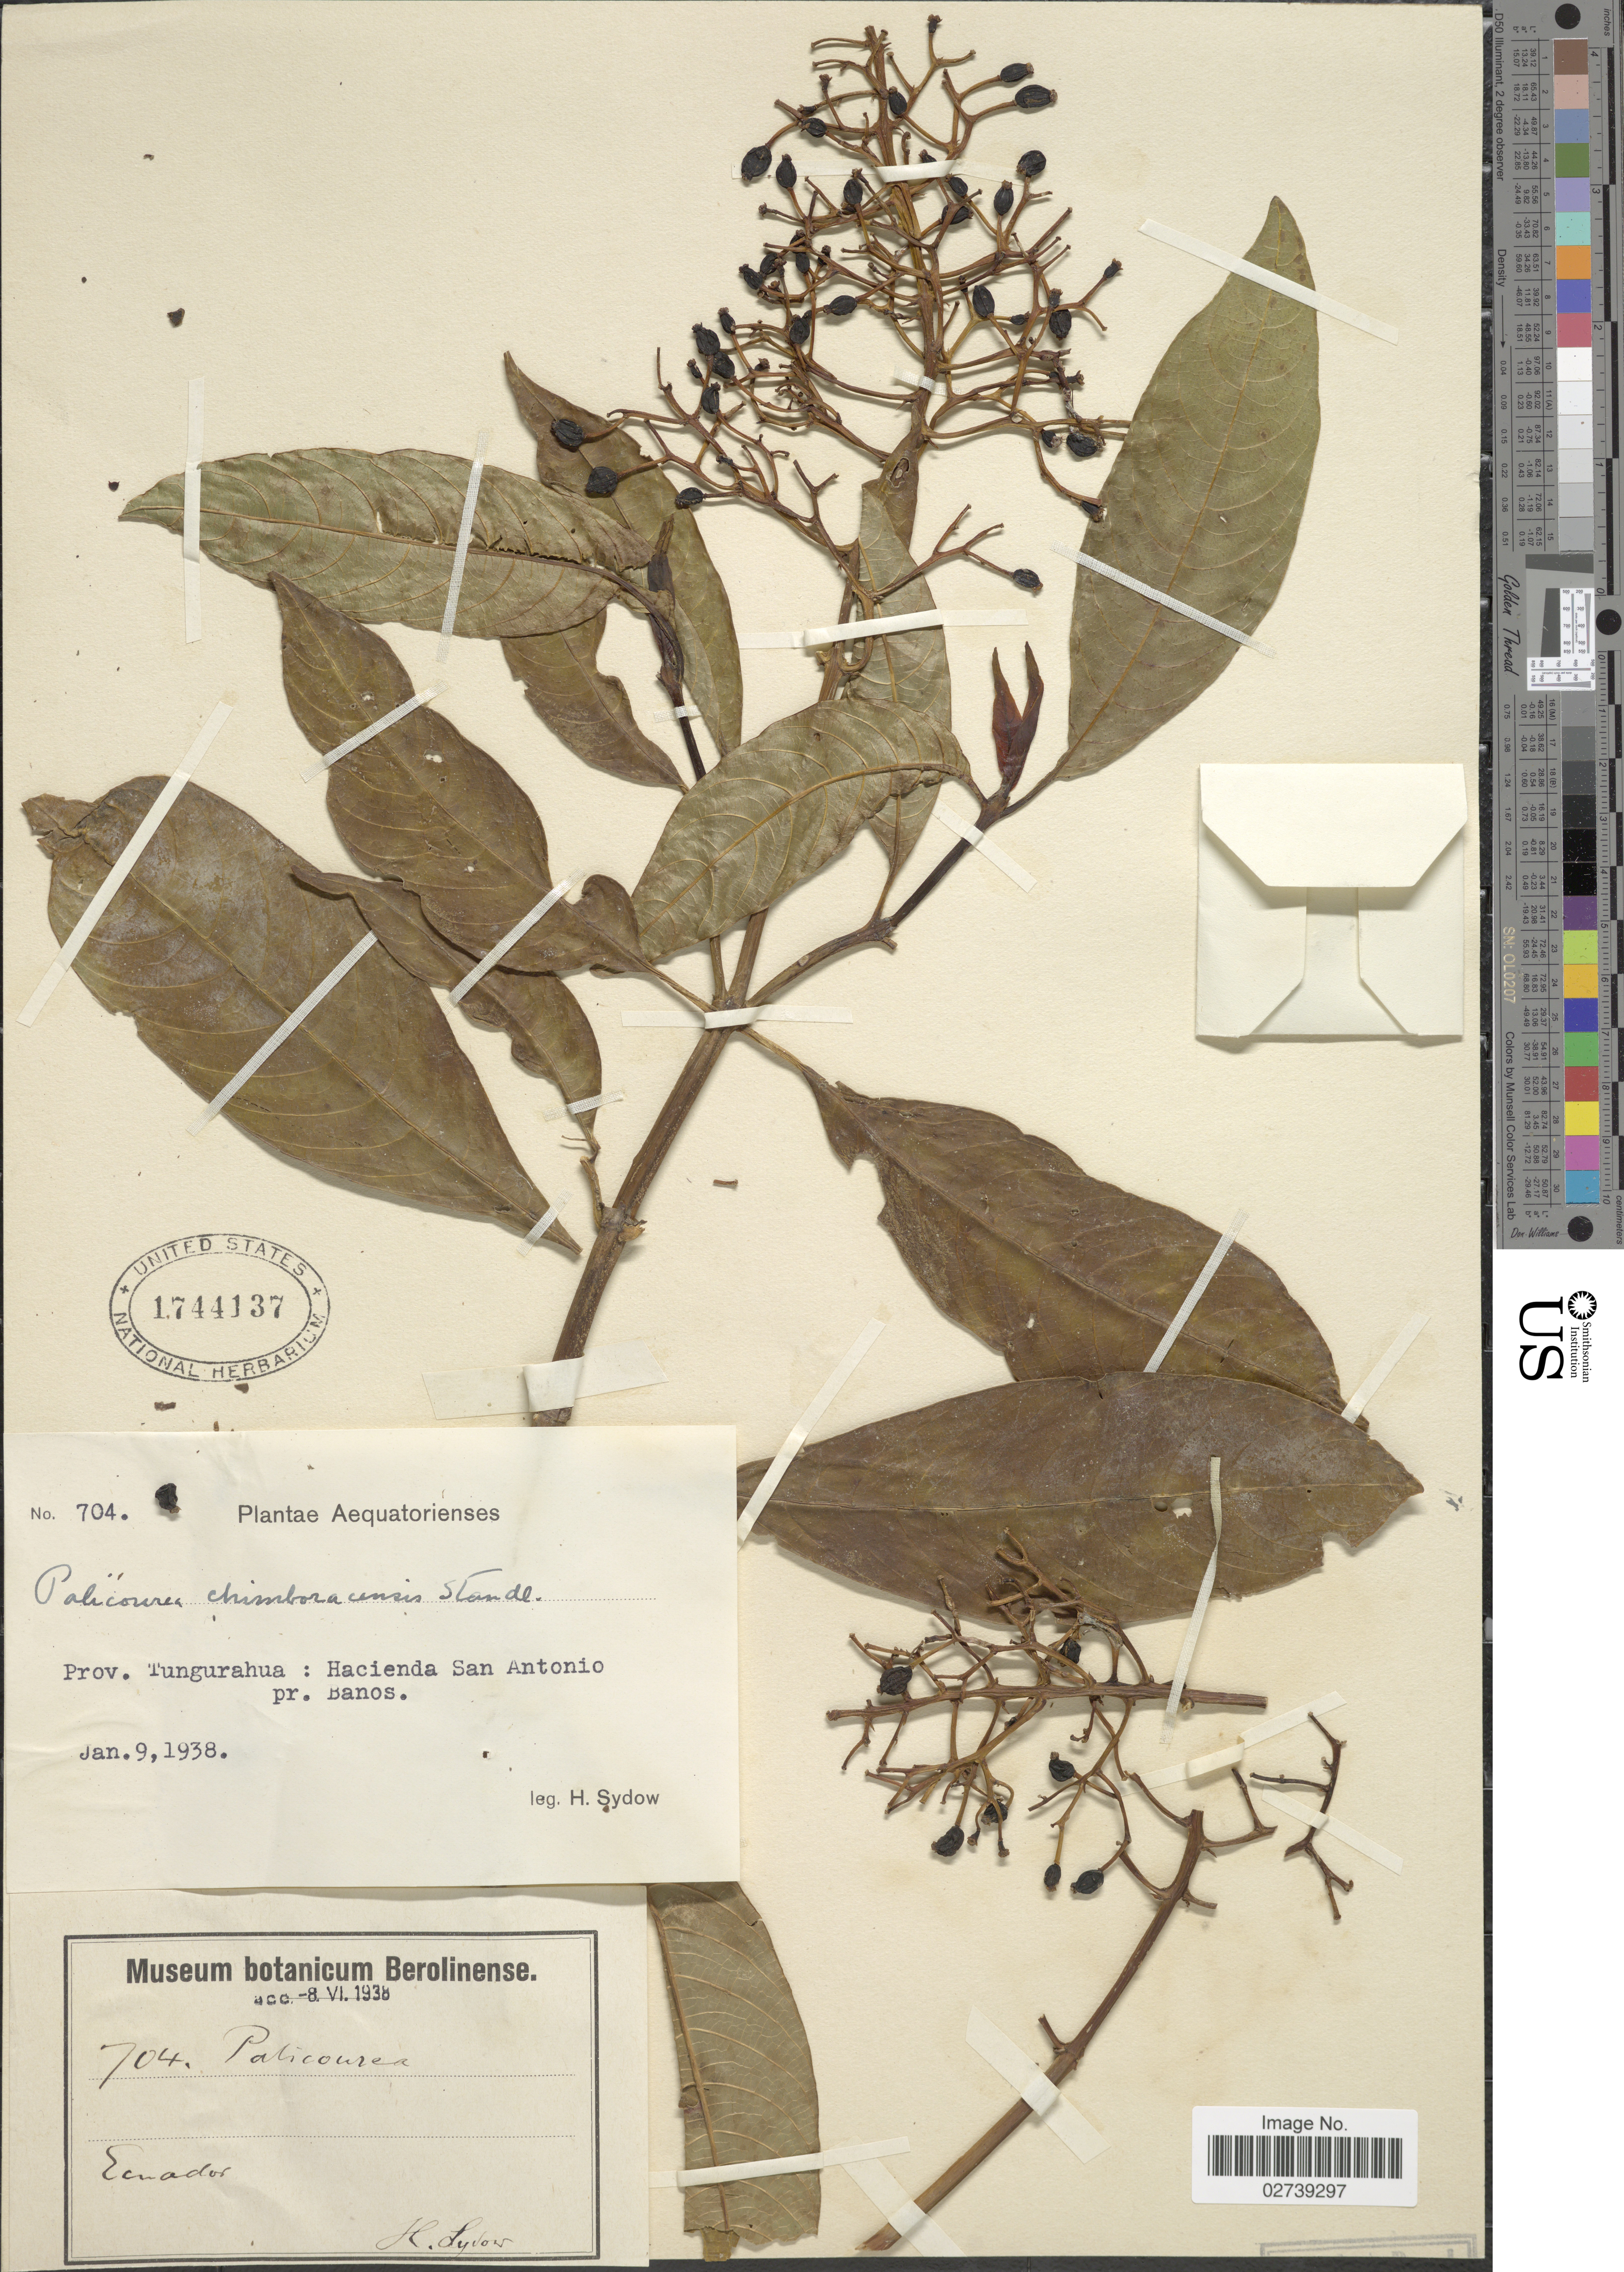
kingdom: Plantae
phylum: Tracheophyta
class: Magnoliopsida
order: Gentianales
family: Rubiaceae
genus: Palicourea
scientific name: Palicourea chimboracensis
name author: Standl.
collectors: H. Sydow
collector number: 704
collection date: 1938-01-09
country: Ecuador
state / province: Tungurahua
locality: Aequatorienses, Hacienda San Antonio pr. Banos.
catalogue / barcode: US 1744137